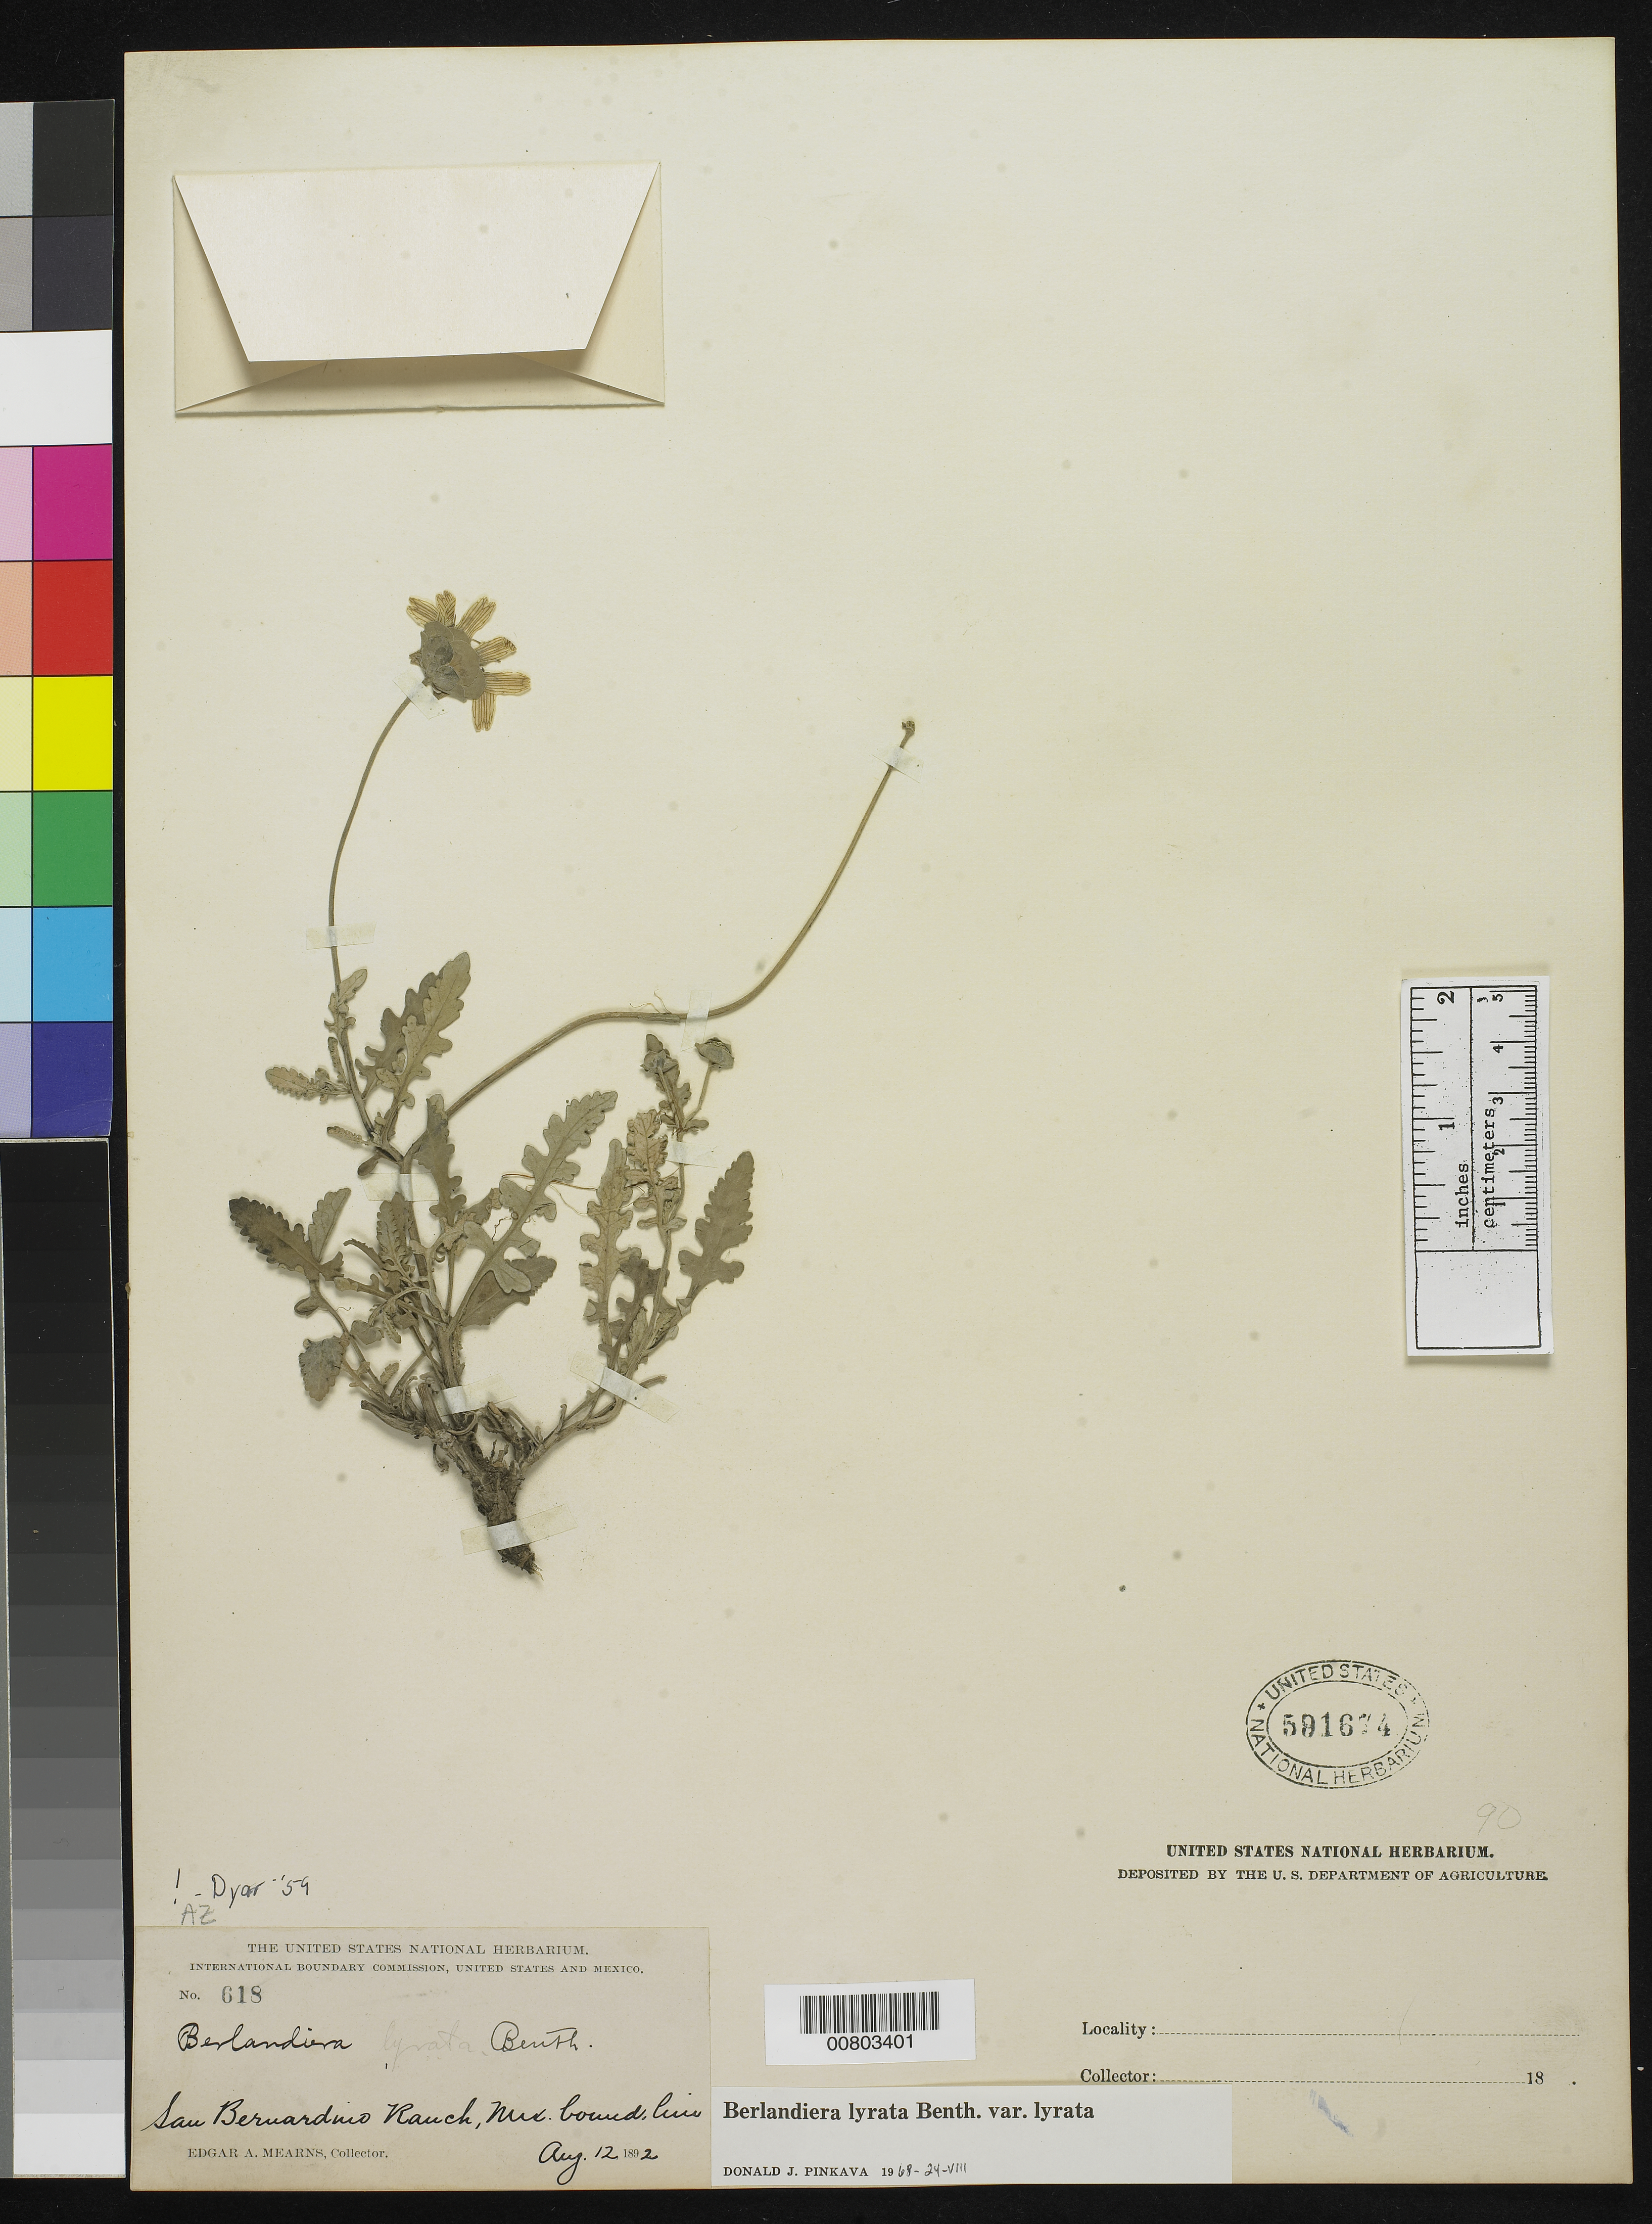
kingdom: Plantae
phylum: Tracheophyta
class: Magnoliopsida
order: Asterales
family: Asteraceae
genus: Berlandiera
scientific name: Berlandiera lyrata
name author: Benth.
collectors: E. A. Mearns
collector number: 618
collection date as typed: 12 Aug 1892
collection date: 1892-08-12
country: United States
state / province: Arizona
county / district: Cochise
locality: San Bernardino Ranch, Mexican Boundary Line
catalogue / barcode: US 591674